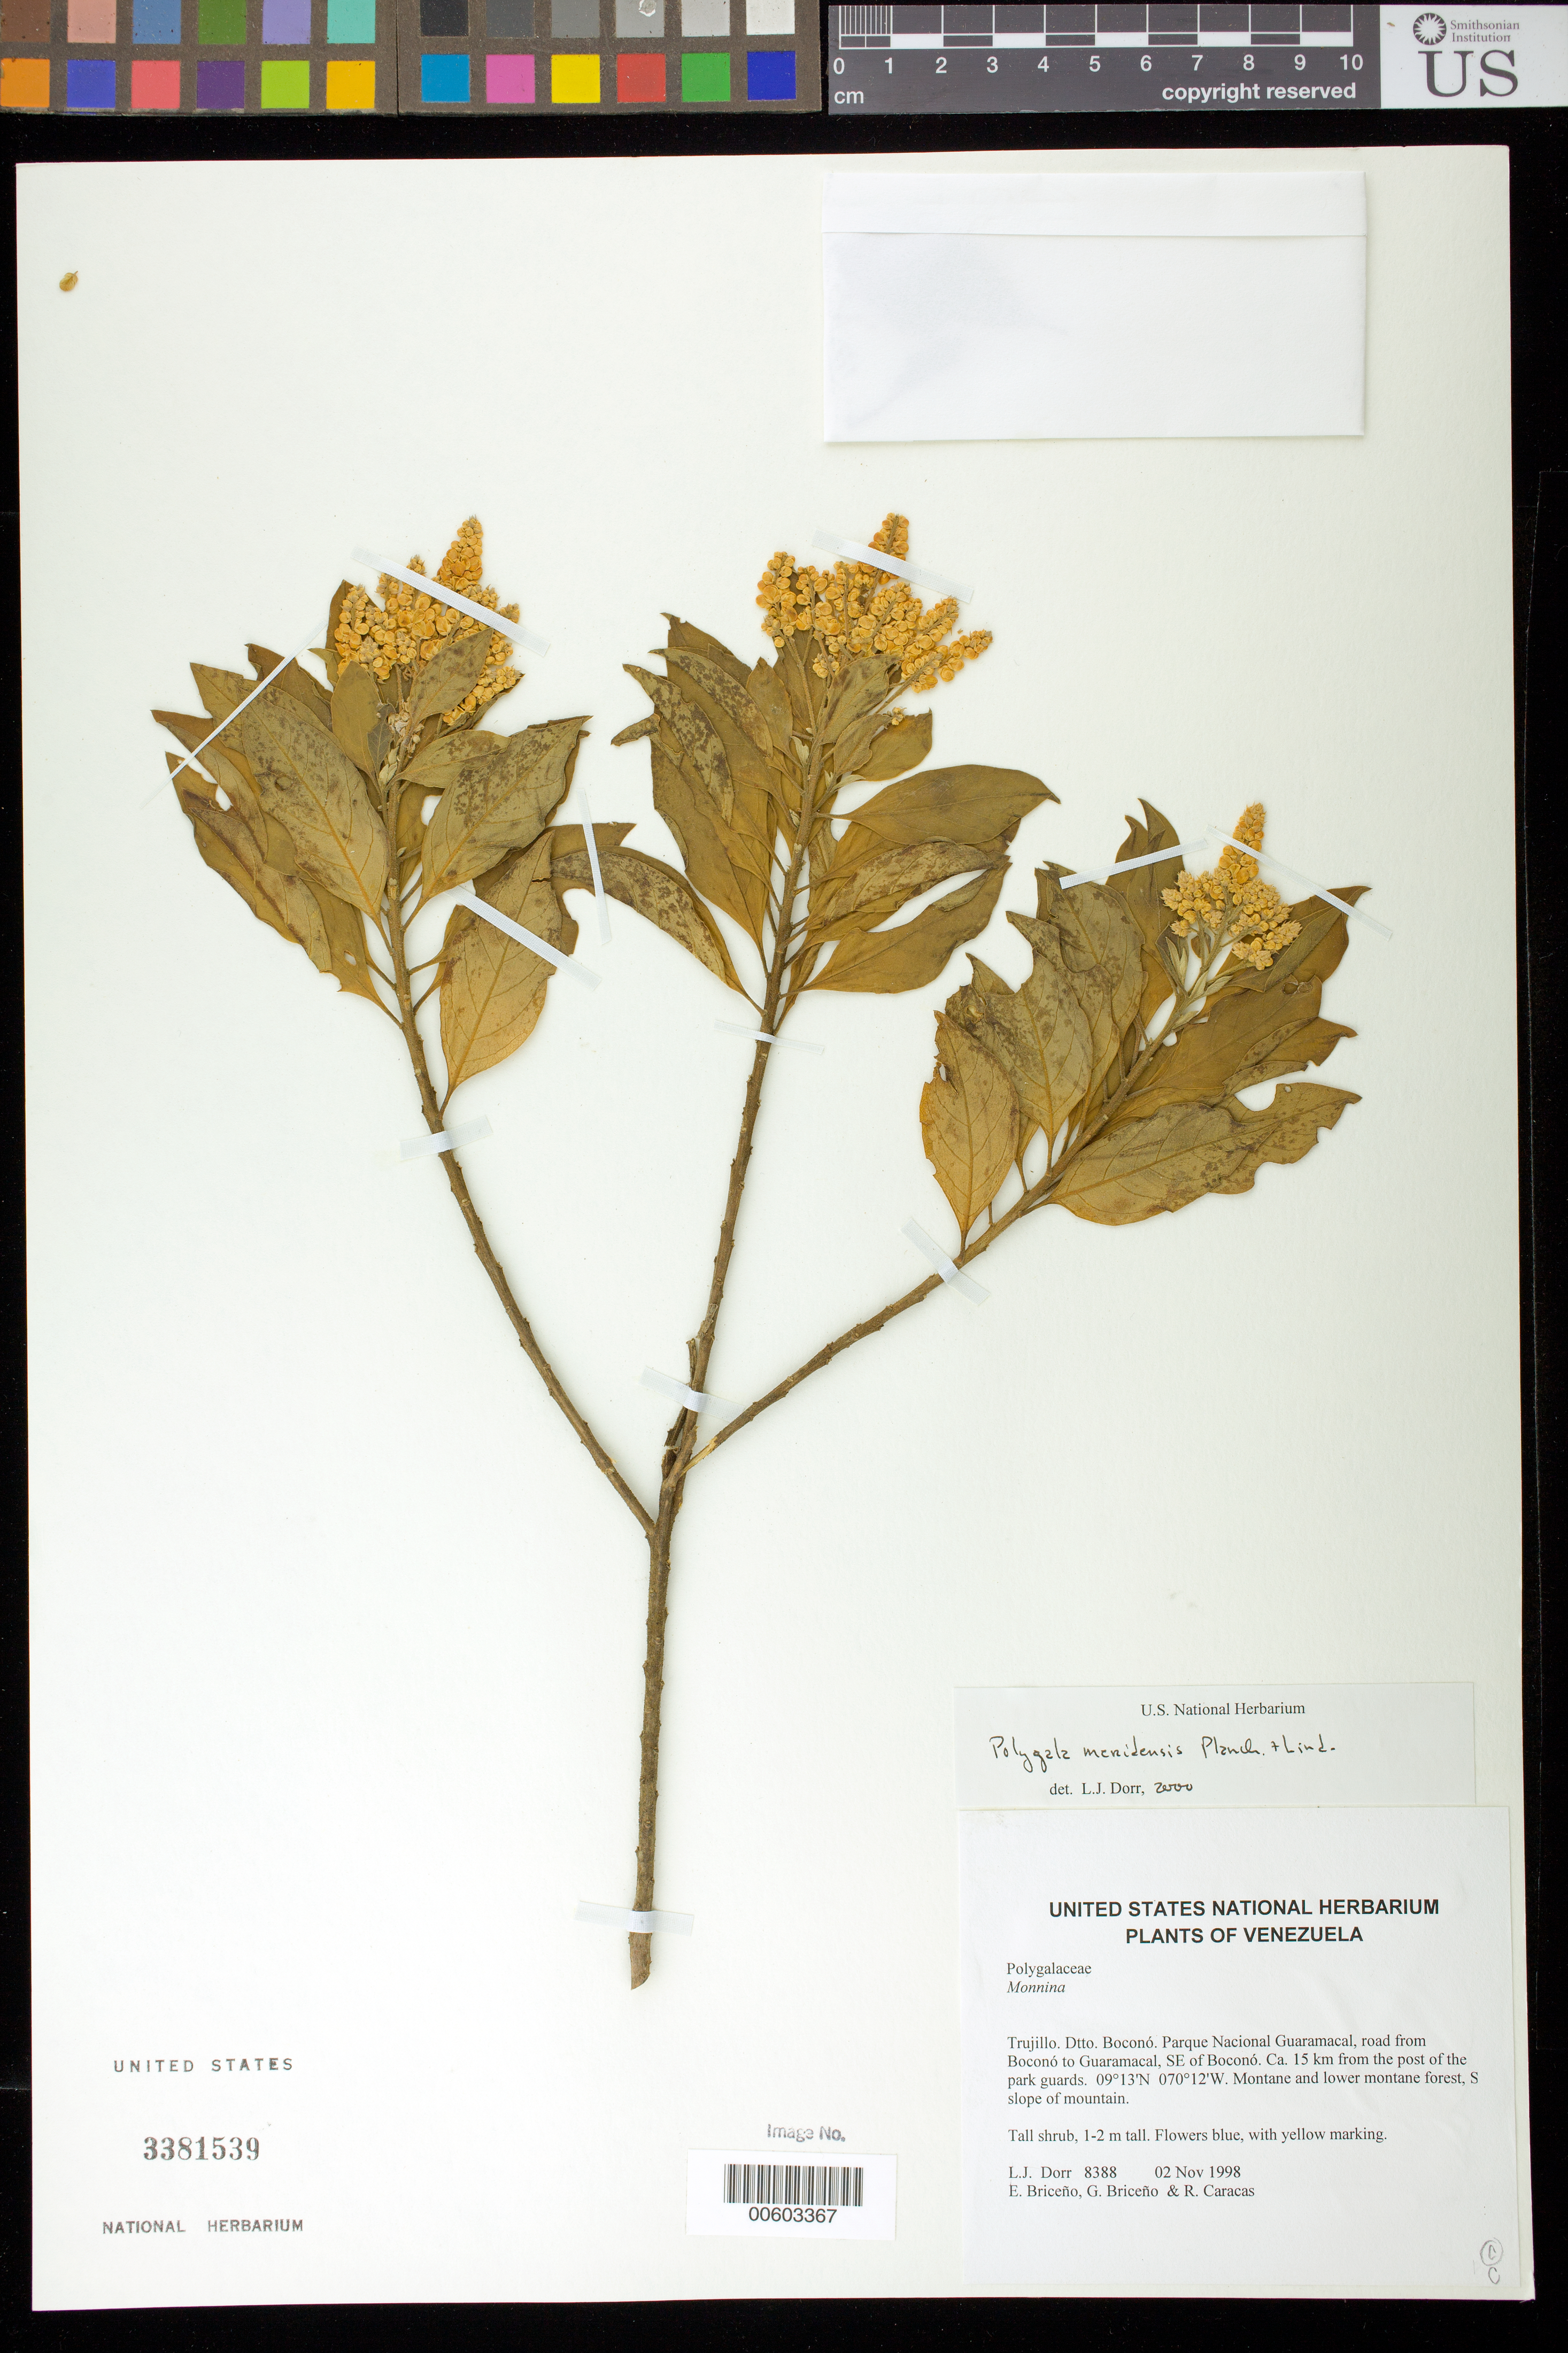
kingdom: Plantae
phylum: Tracheophyta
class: Magnoliopsida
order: Fabales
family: Polygalaceae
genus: Monnina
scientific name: Monnina meridensis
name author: Planch. & B.L. Linden ex Wedd.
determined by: Dorr, L. J., (BOT), Smithsonian Institution - National Museum of Natural History (UNITED STATES)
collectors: L. J. Dorr, E. Briceño, G. Briceño & R. Caracas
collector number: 8388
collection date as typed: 02 Nov 1998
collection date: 1998-11-02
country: Venezuela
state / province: Trujillo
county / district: Boconó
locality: Parque Nacional Guaramacal, road from Boconó to Guaramacal, SE of Boconó, ca. 15 km from the post of the park guards.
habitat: Montane and lower montane forest, S slope of mountain.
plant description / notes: PORT, US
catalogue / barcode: US 3381539